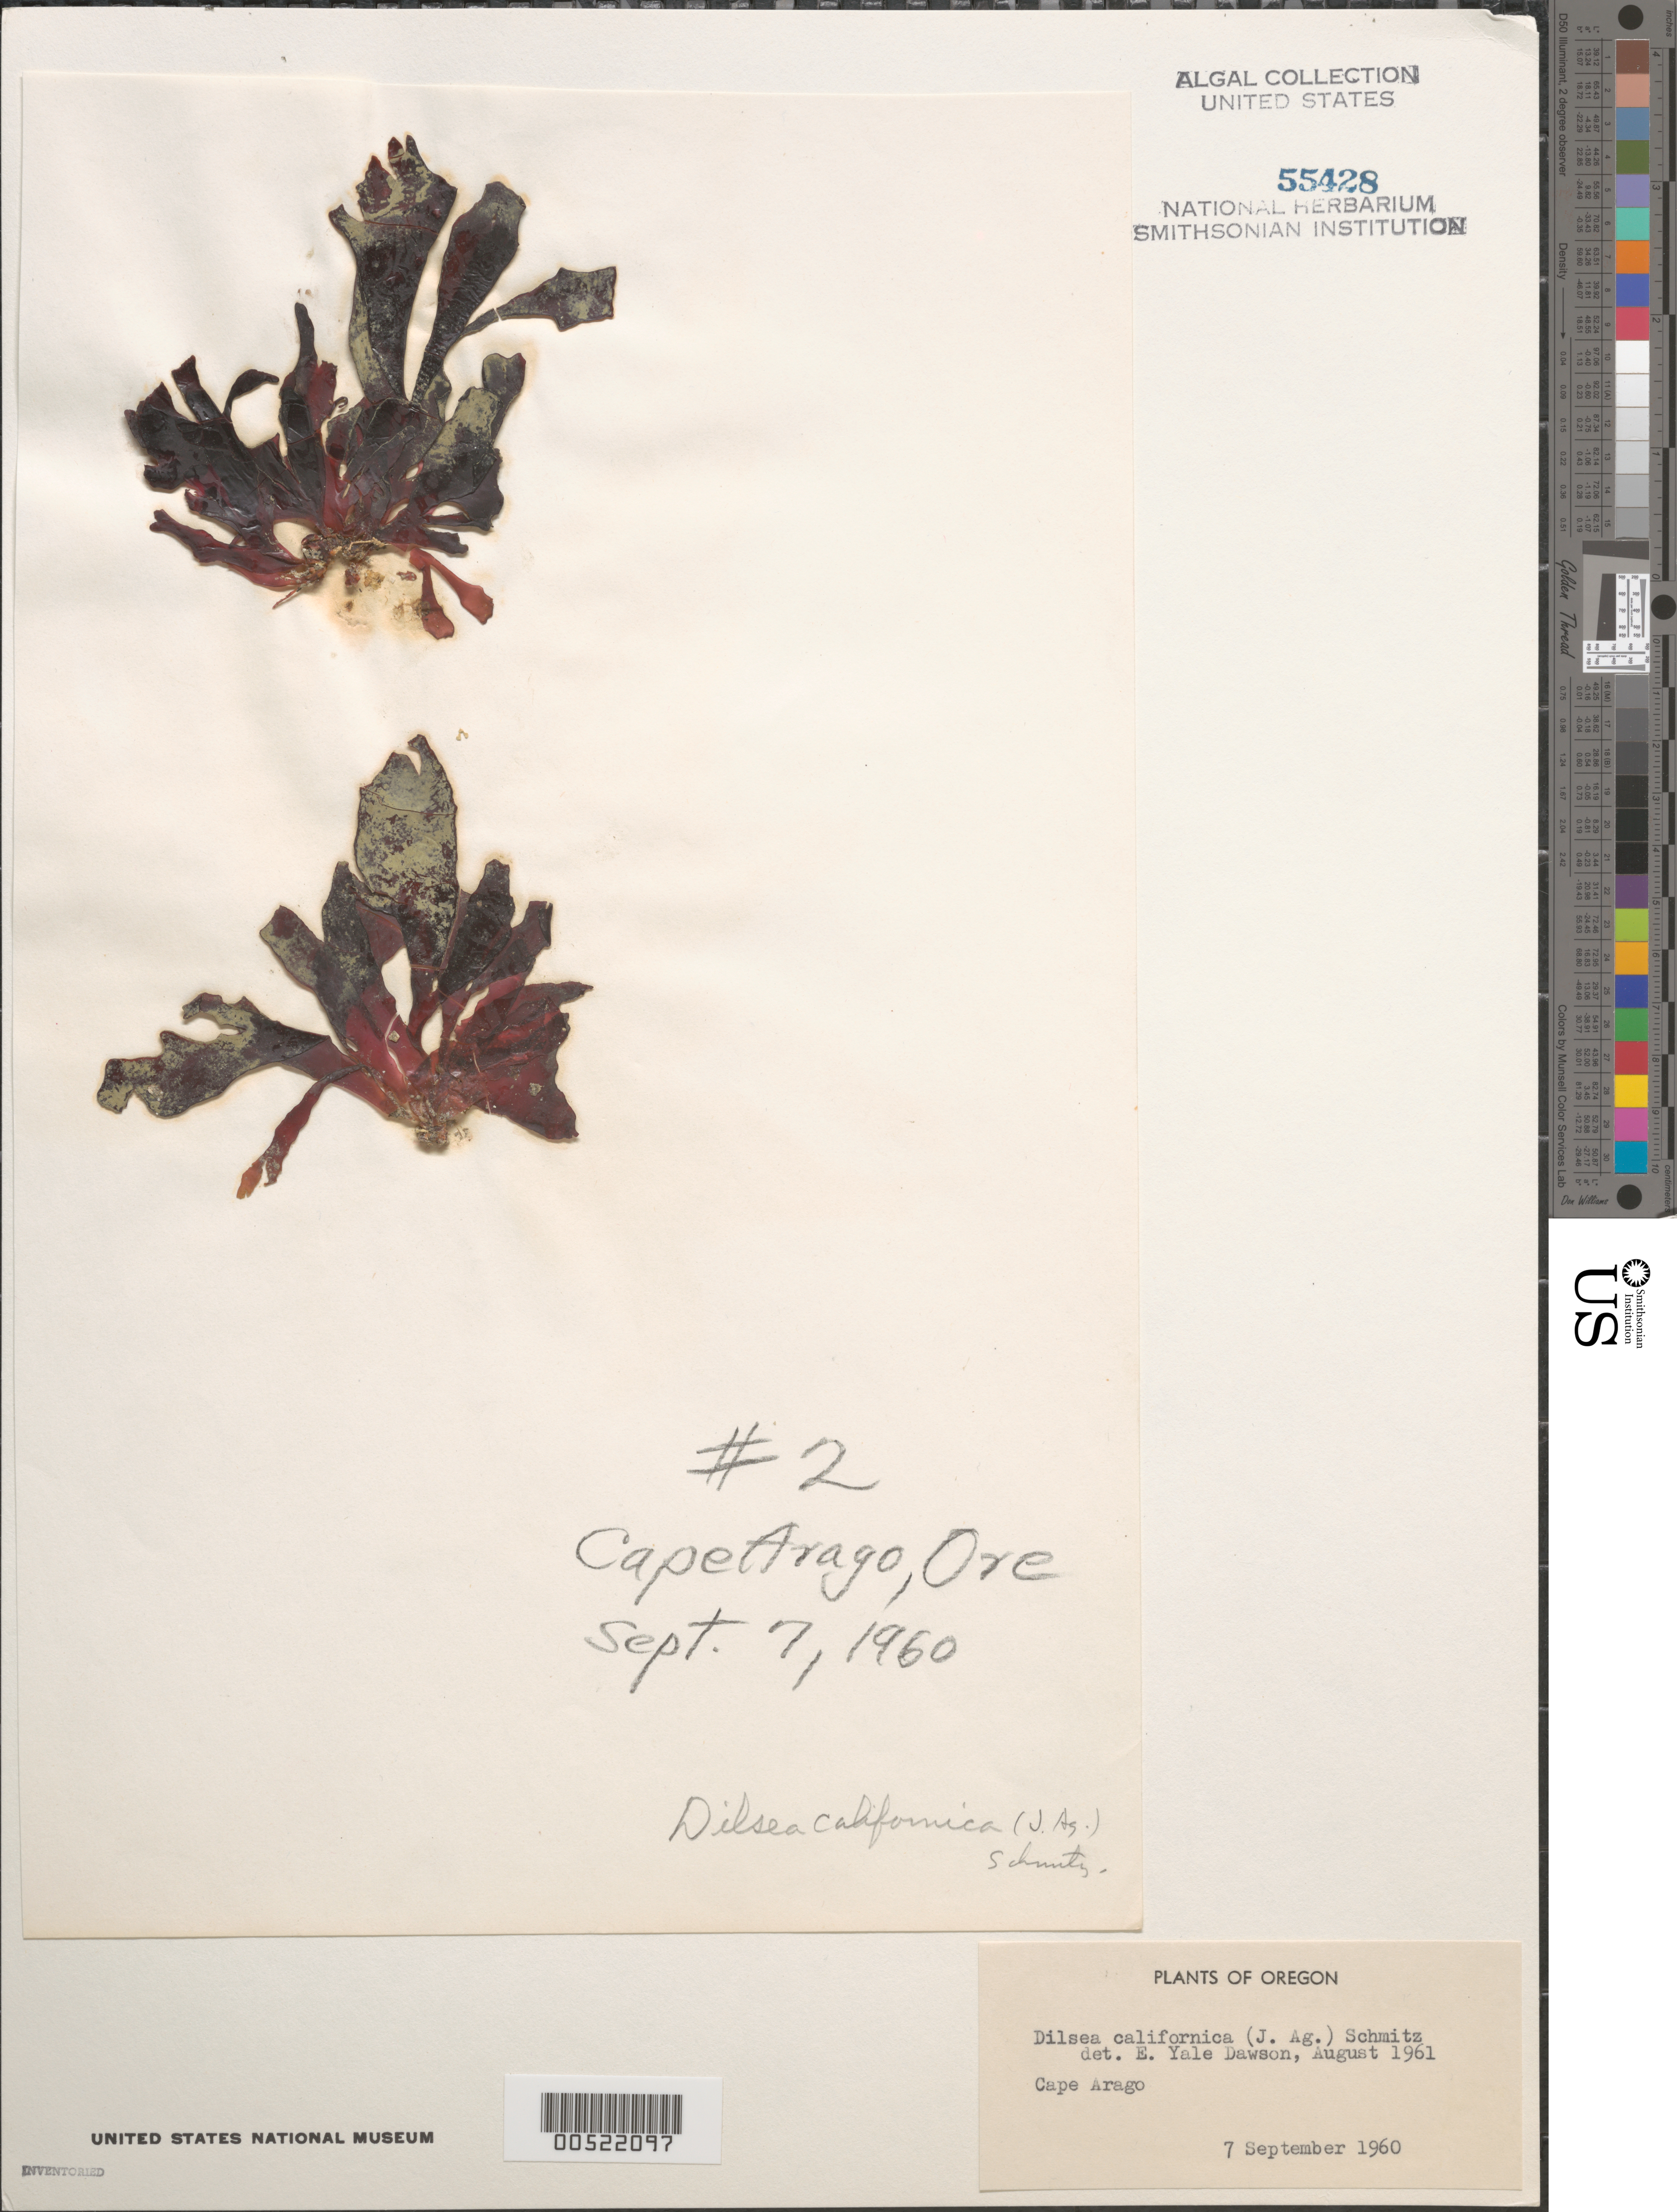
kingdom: Plantae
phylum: Rhodophyta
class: Florideophyceae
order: Gigartinales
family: Dumontiaceae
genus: Dilsea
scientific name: Dilsea californica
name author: (J. Agardh) Kuntze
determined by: Dawson, E. Y.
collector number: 2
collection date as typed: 07 Sep 1960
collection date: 1960-09-07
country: United States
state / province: Oregon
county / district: Coos County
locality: Cape Arago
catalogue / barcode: US 55428